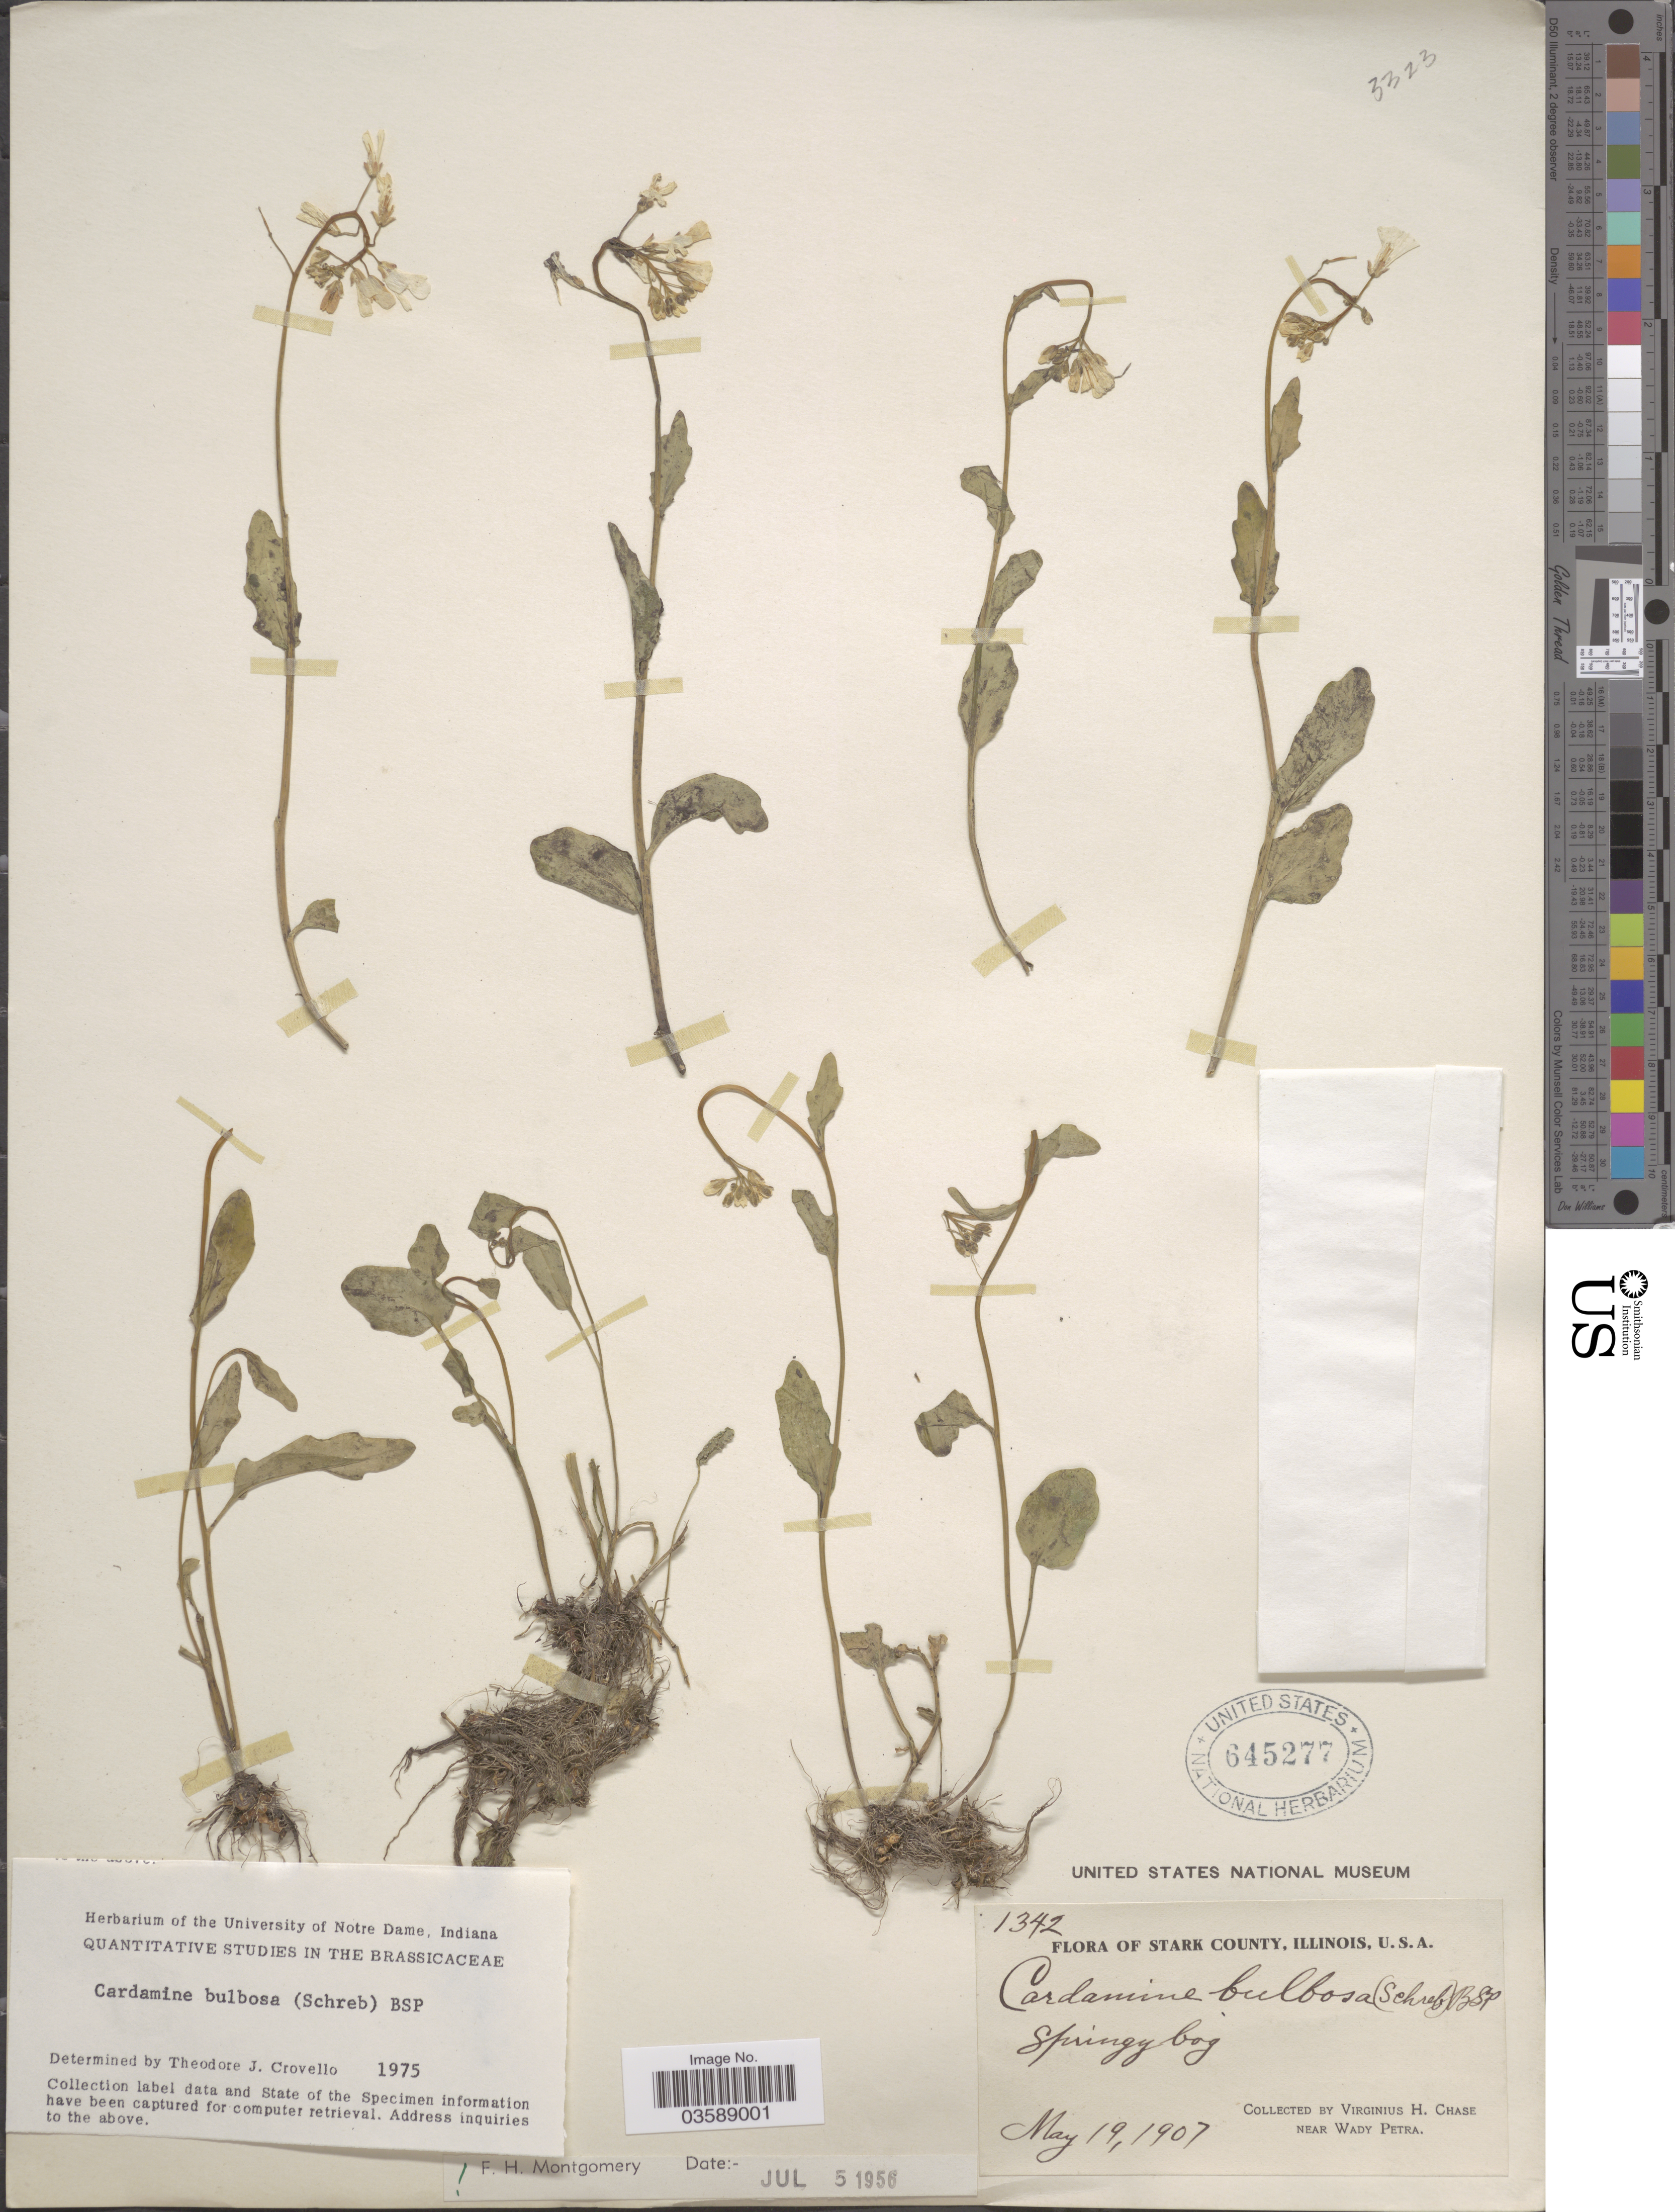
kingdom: Plantae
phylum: Tracheophyta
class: Magnoliopsida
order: Brassicales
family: Brassicaceae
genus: Cardamine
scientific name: Cardamine bulbosa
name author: (Schreb. ex Muhl.) Britton et al.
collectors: V. H. Chase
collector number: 1342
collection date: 1907-05-19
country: United States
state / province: Illinois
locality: Stark County. Springybog.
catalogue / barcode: US 645277